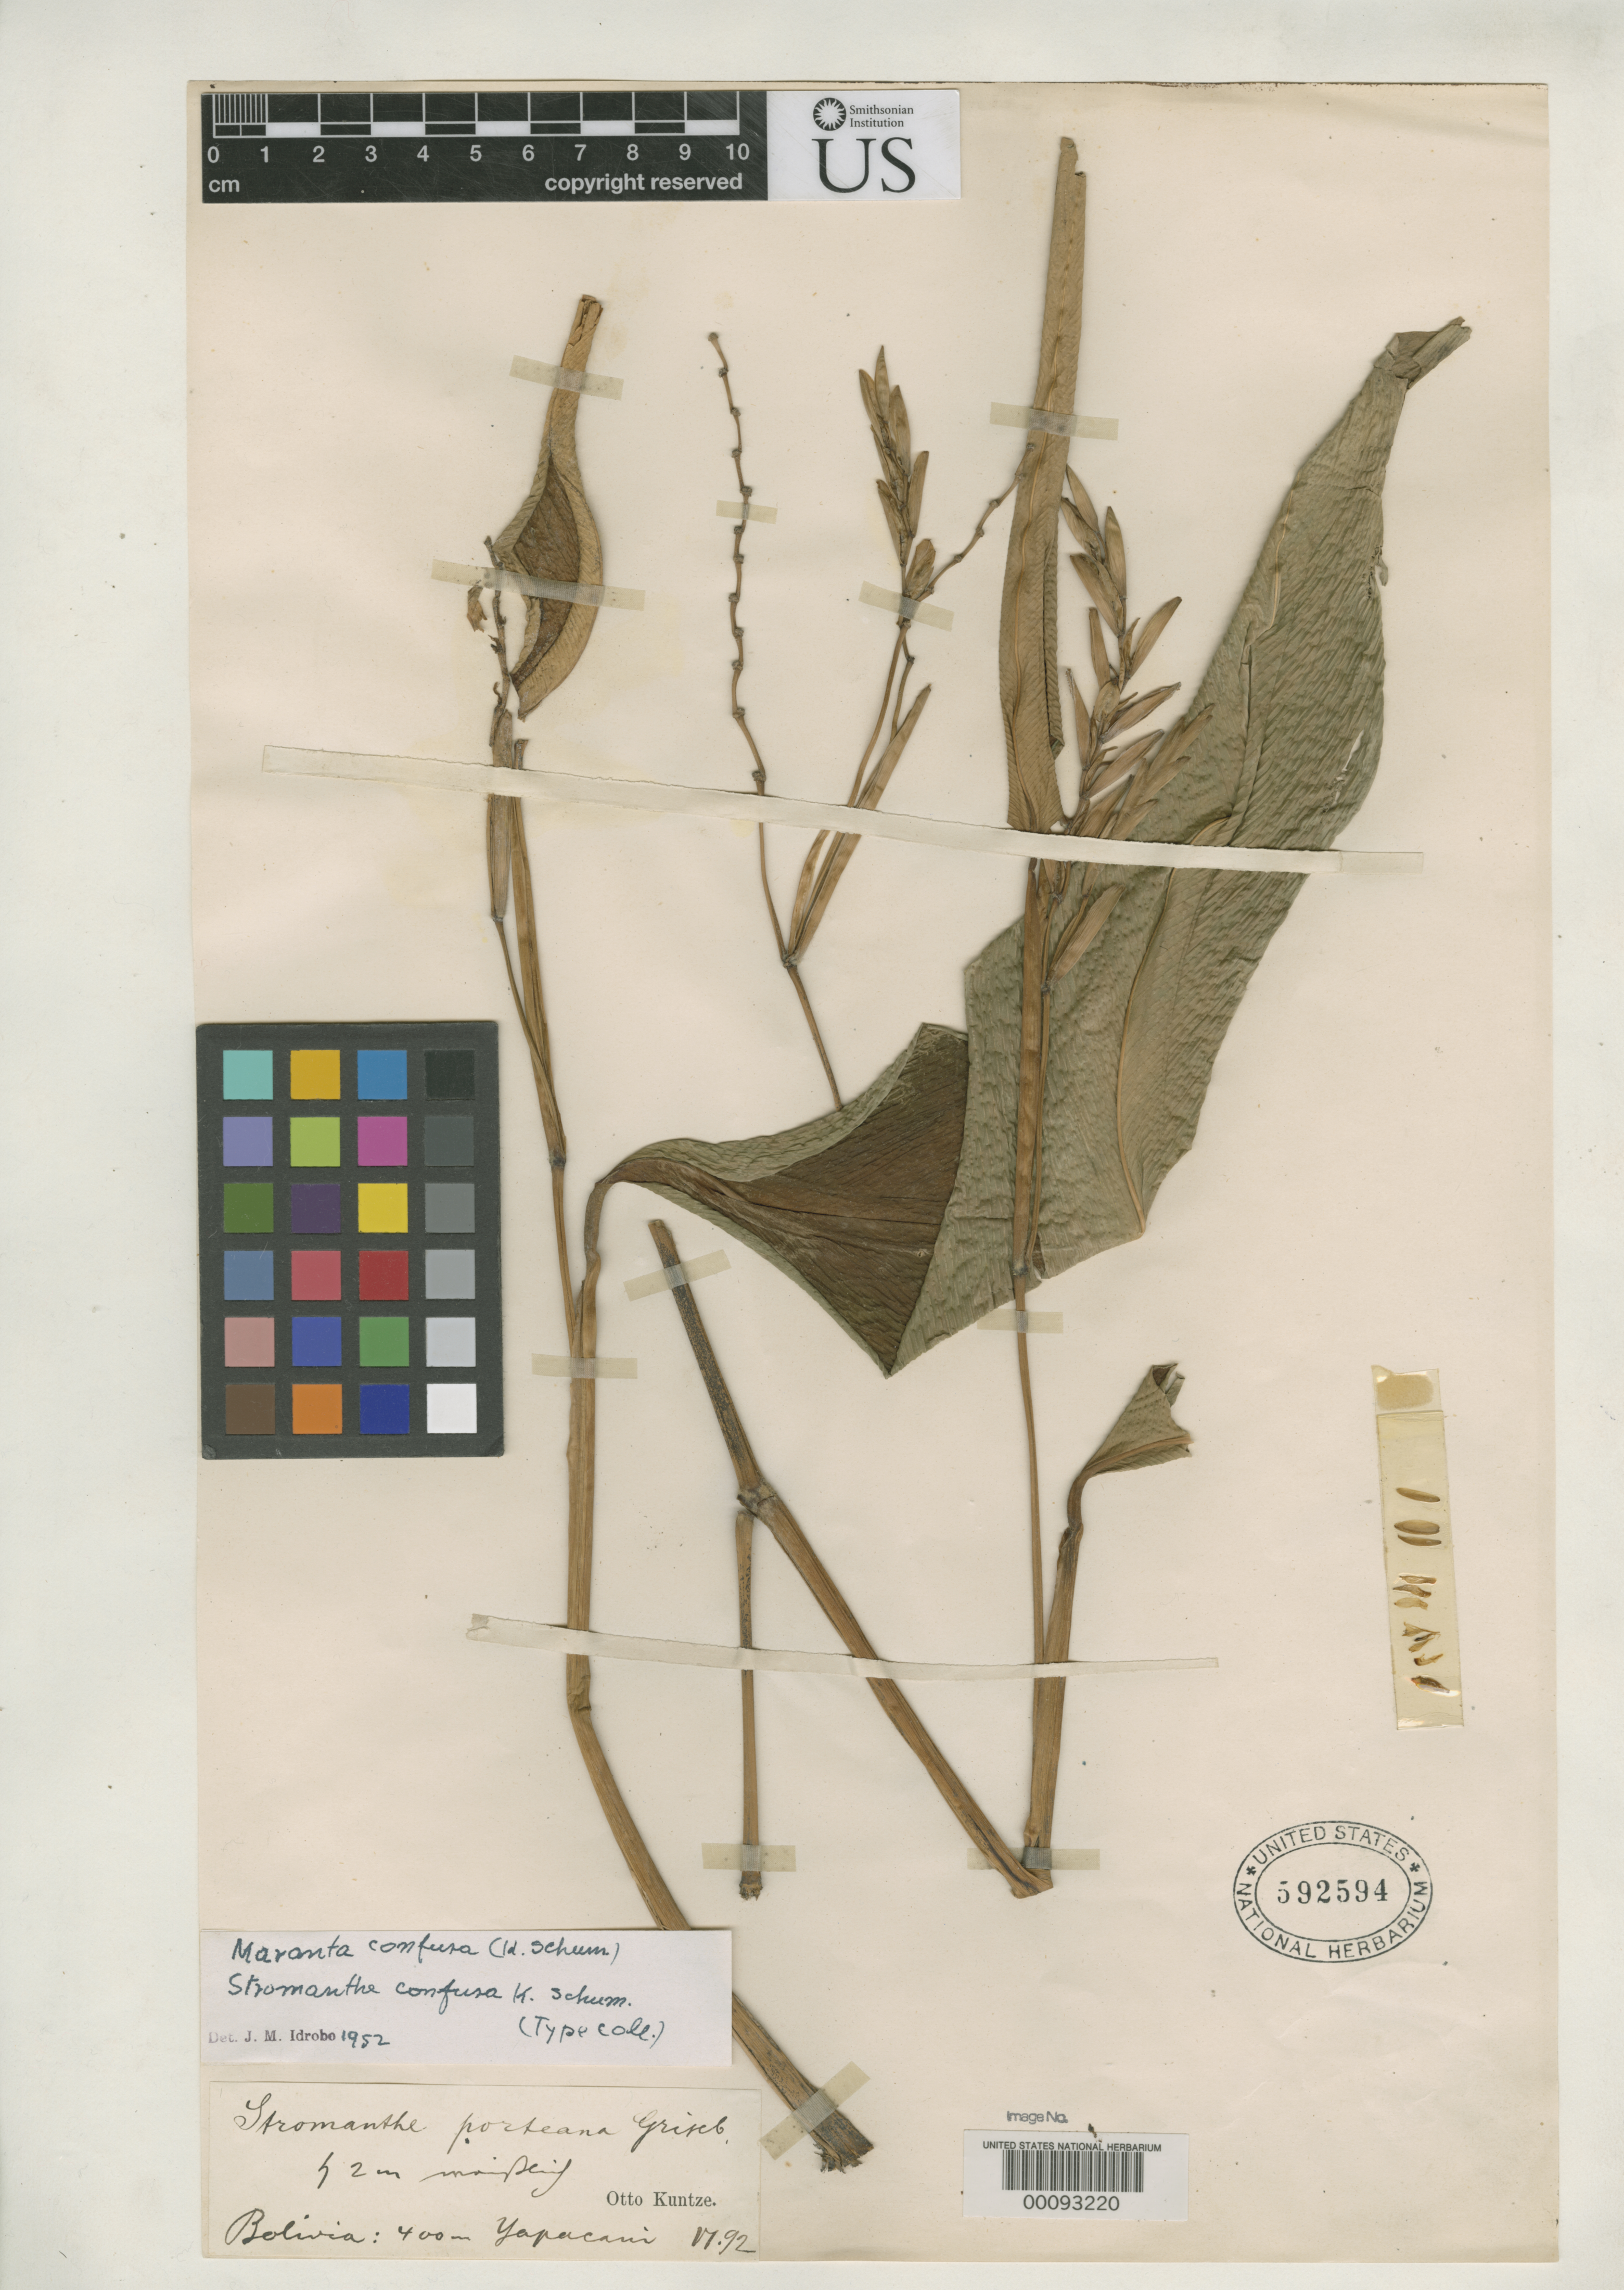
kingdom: Plantae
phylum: Tracheophyta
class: Liliopsida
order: Zingiberales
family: Marantaceae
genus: Stromanthe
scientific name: Stromanthe confusa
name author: K. Schum. in Engl.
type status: Type Collection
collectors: C.E.O. Kuntze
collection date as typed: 1892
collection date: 1892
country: Bolivia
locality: Yapacaui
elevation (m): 400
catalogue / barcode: US 592594